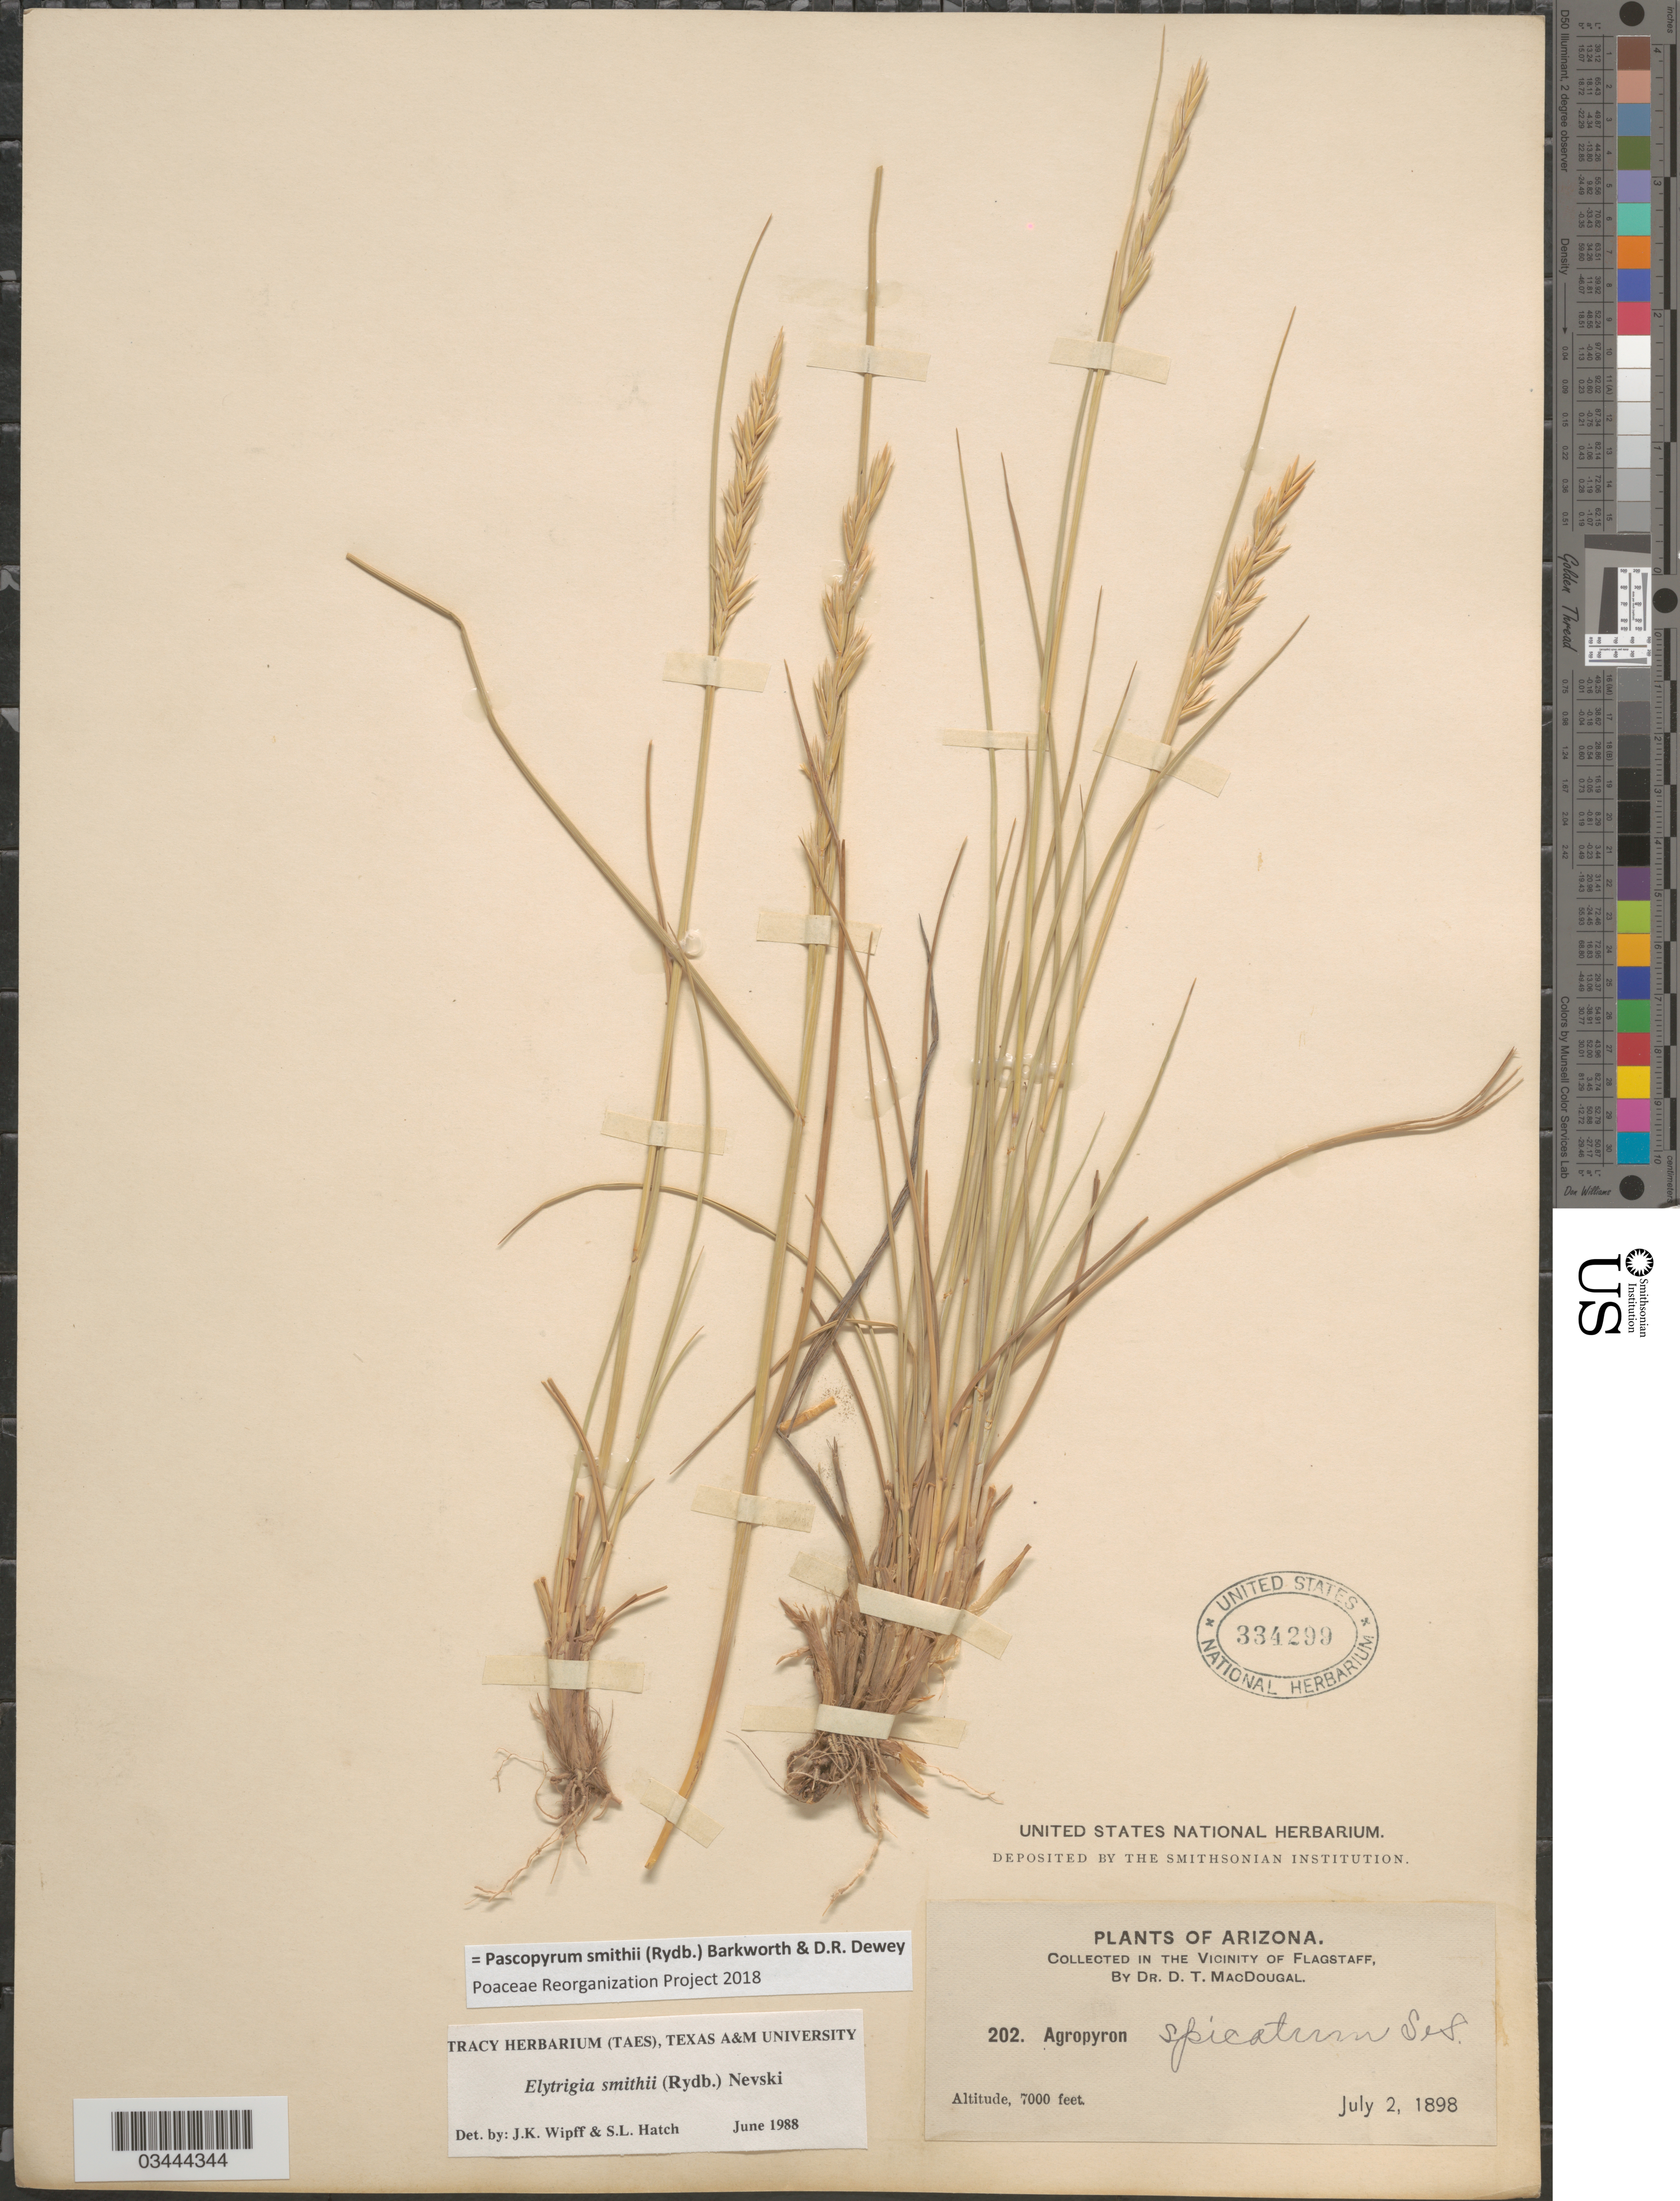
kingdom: Plantae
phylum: Tracheophyta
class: Liliopsida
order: Poales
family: Poaceae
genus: Pascopyrum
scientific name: Pascopyrum smithii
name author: (Rydb.) Barkworth & Dewey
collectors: D. T. MacDougal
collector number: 202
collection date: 1898-07-02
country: United States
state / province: Arizona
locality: In the Vicinity of Flagstaff.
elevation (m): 2134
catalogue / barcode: US 334299